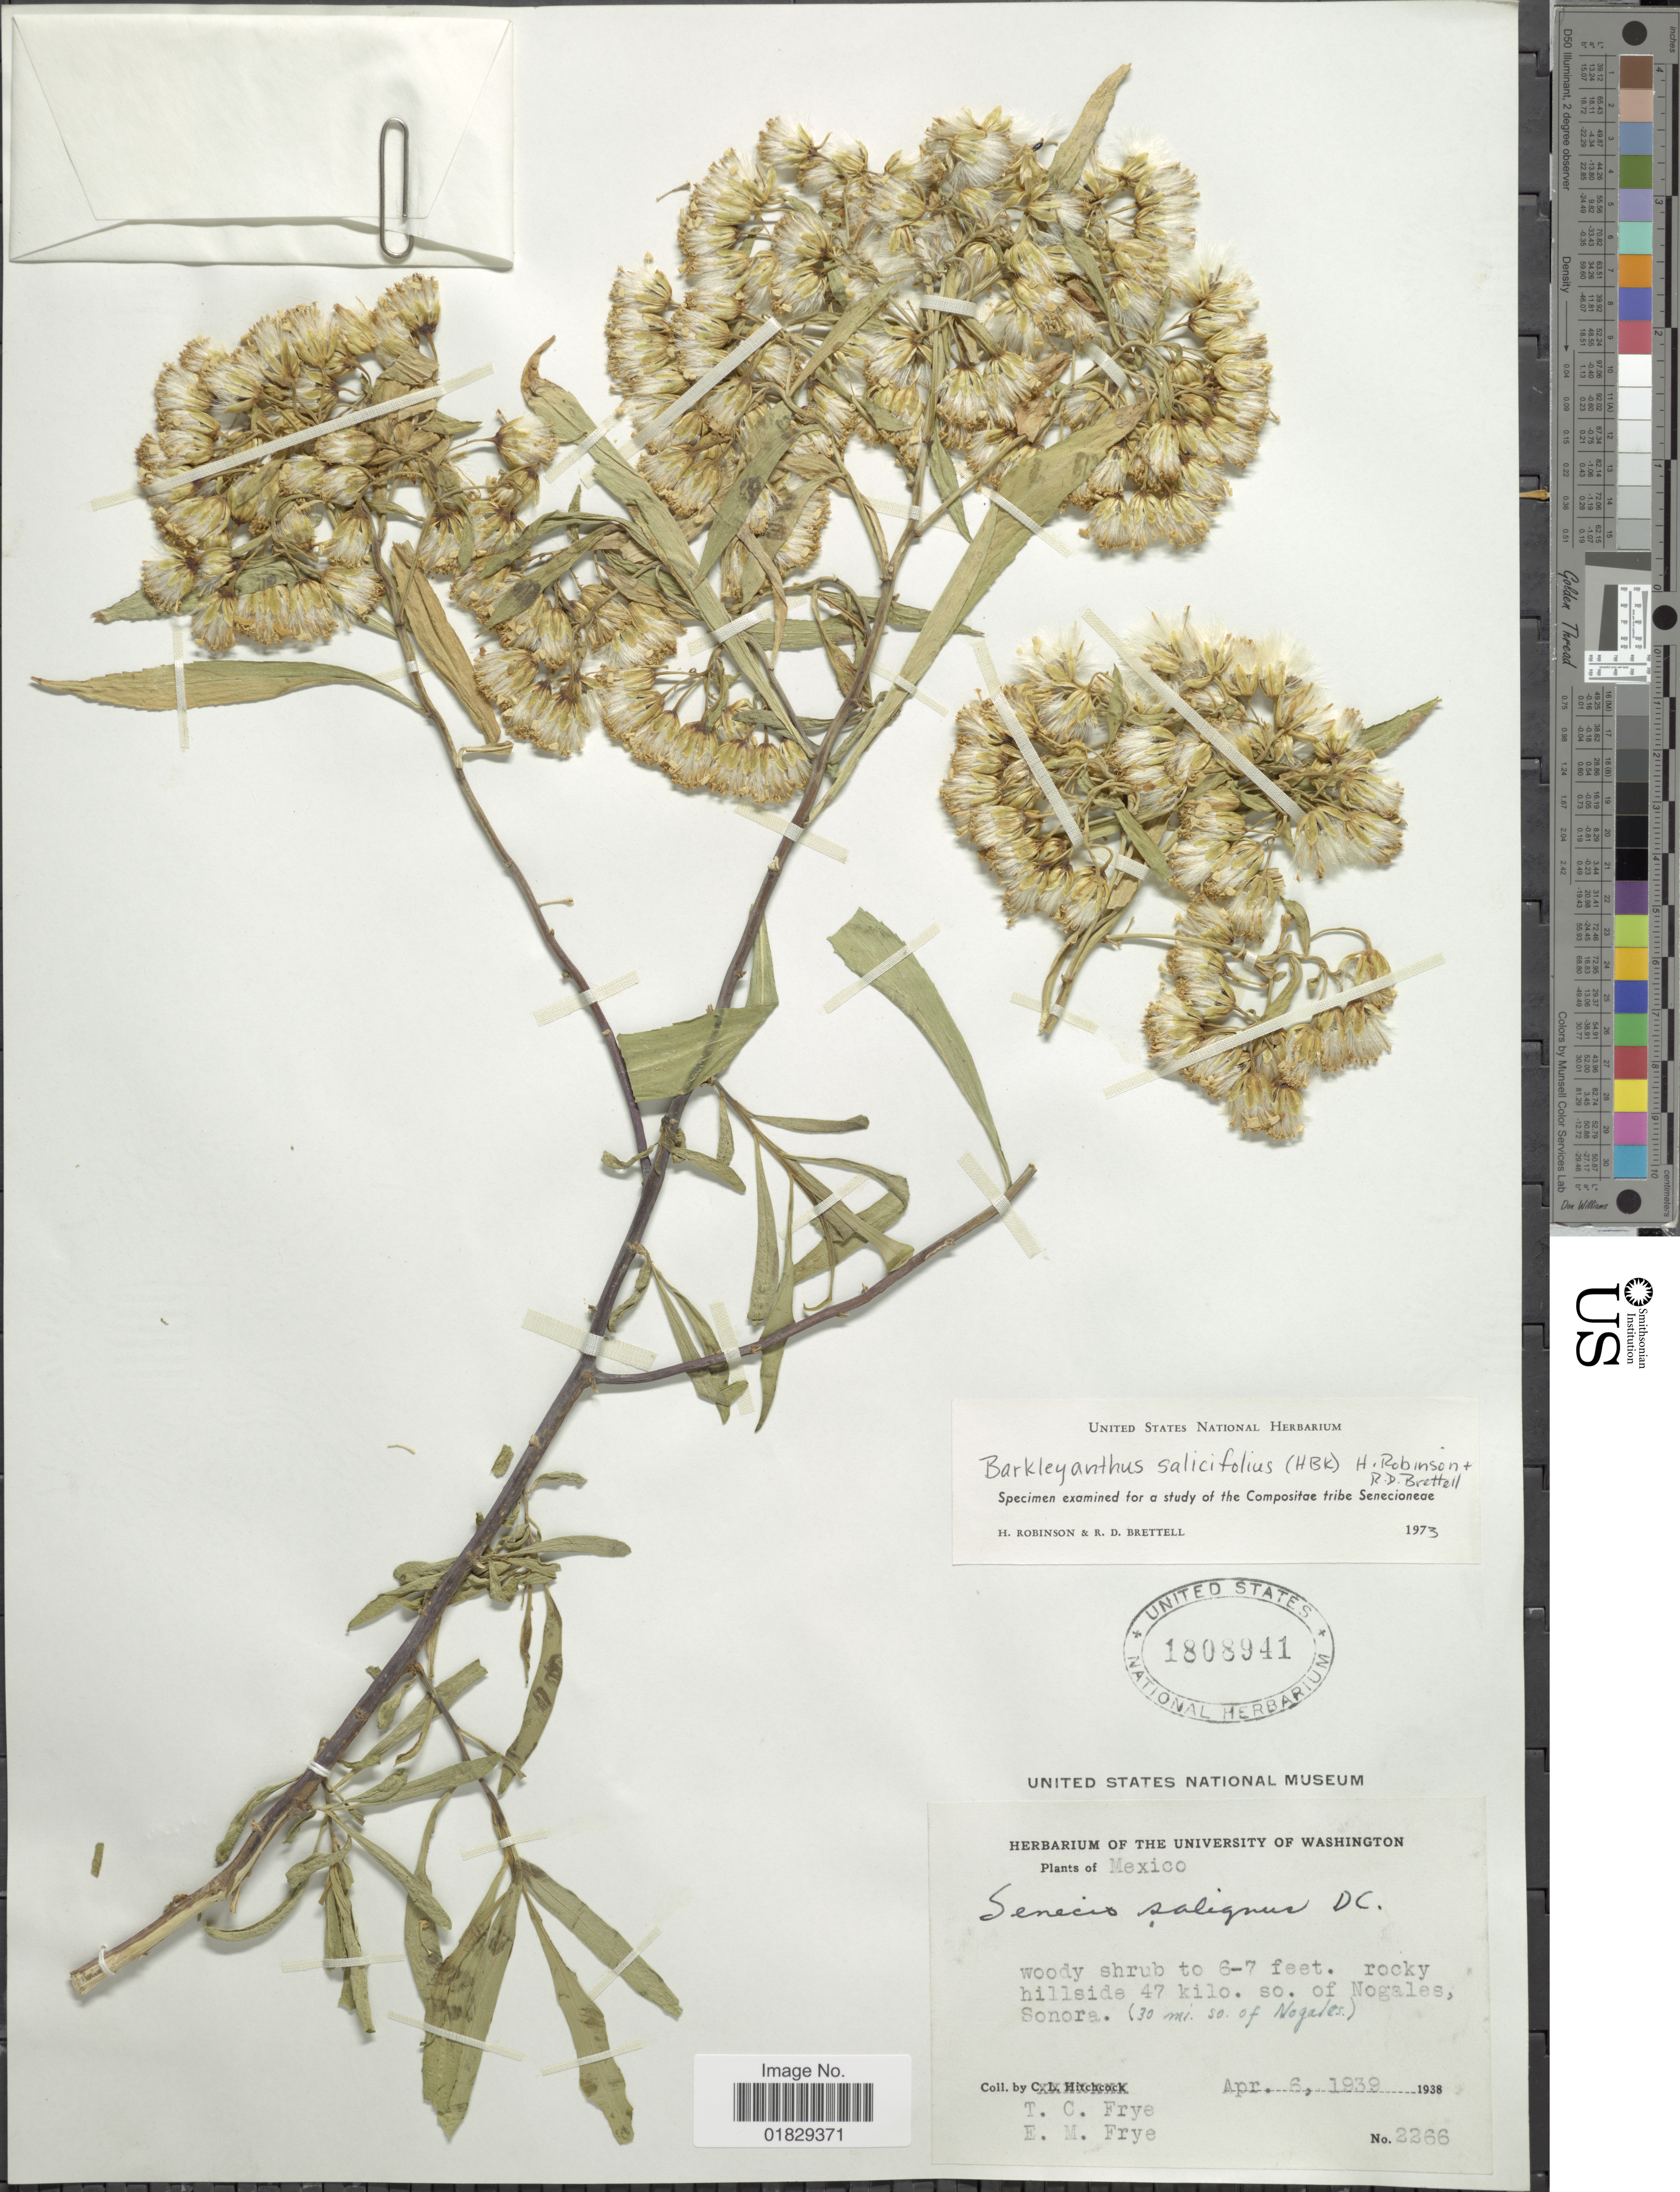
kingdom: Plantae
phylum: Tracheophyta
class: Magnoliopsida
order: Asterales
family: Asteraceae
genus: Barkleyanthus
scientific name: Barkleyanthus salicifolius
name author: (Kunth) H. Rob. & Brettell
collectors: T. C. Frye & E. Frye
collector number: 2266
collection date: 1939-04-06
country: Mexico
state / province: Sonora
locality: Rocky hillside 47 kilo. so. of Nogales, Sonora (30 mi. so. of Nogales)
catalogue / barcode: US 1808941